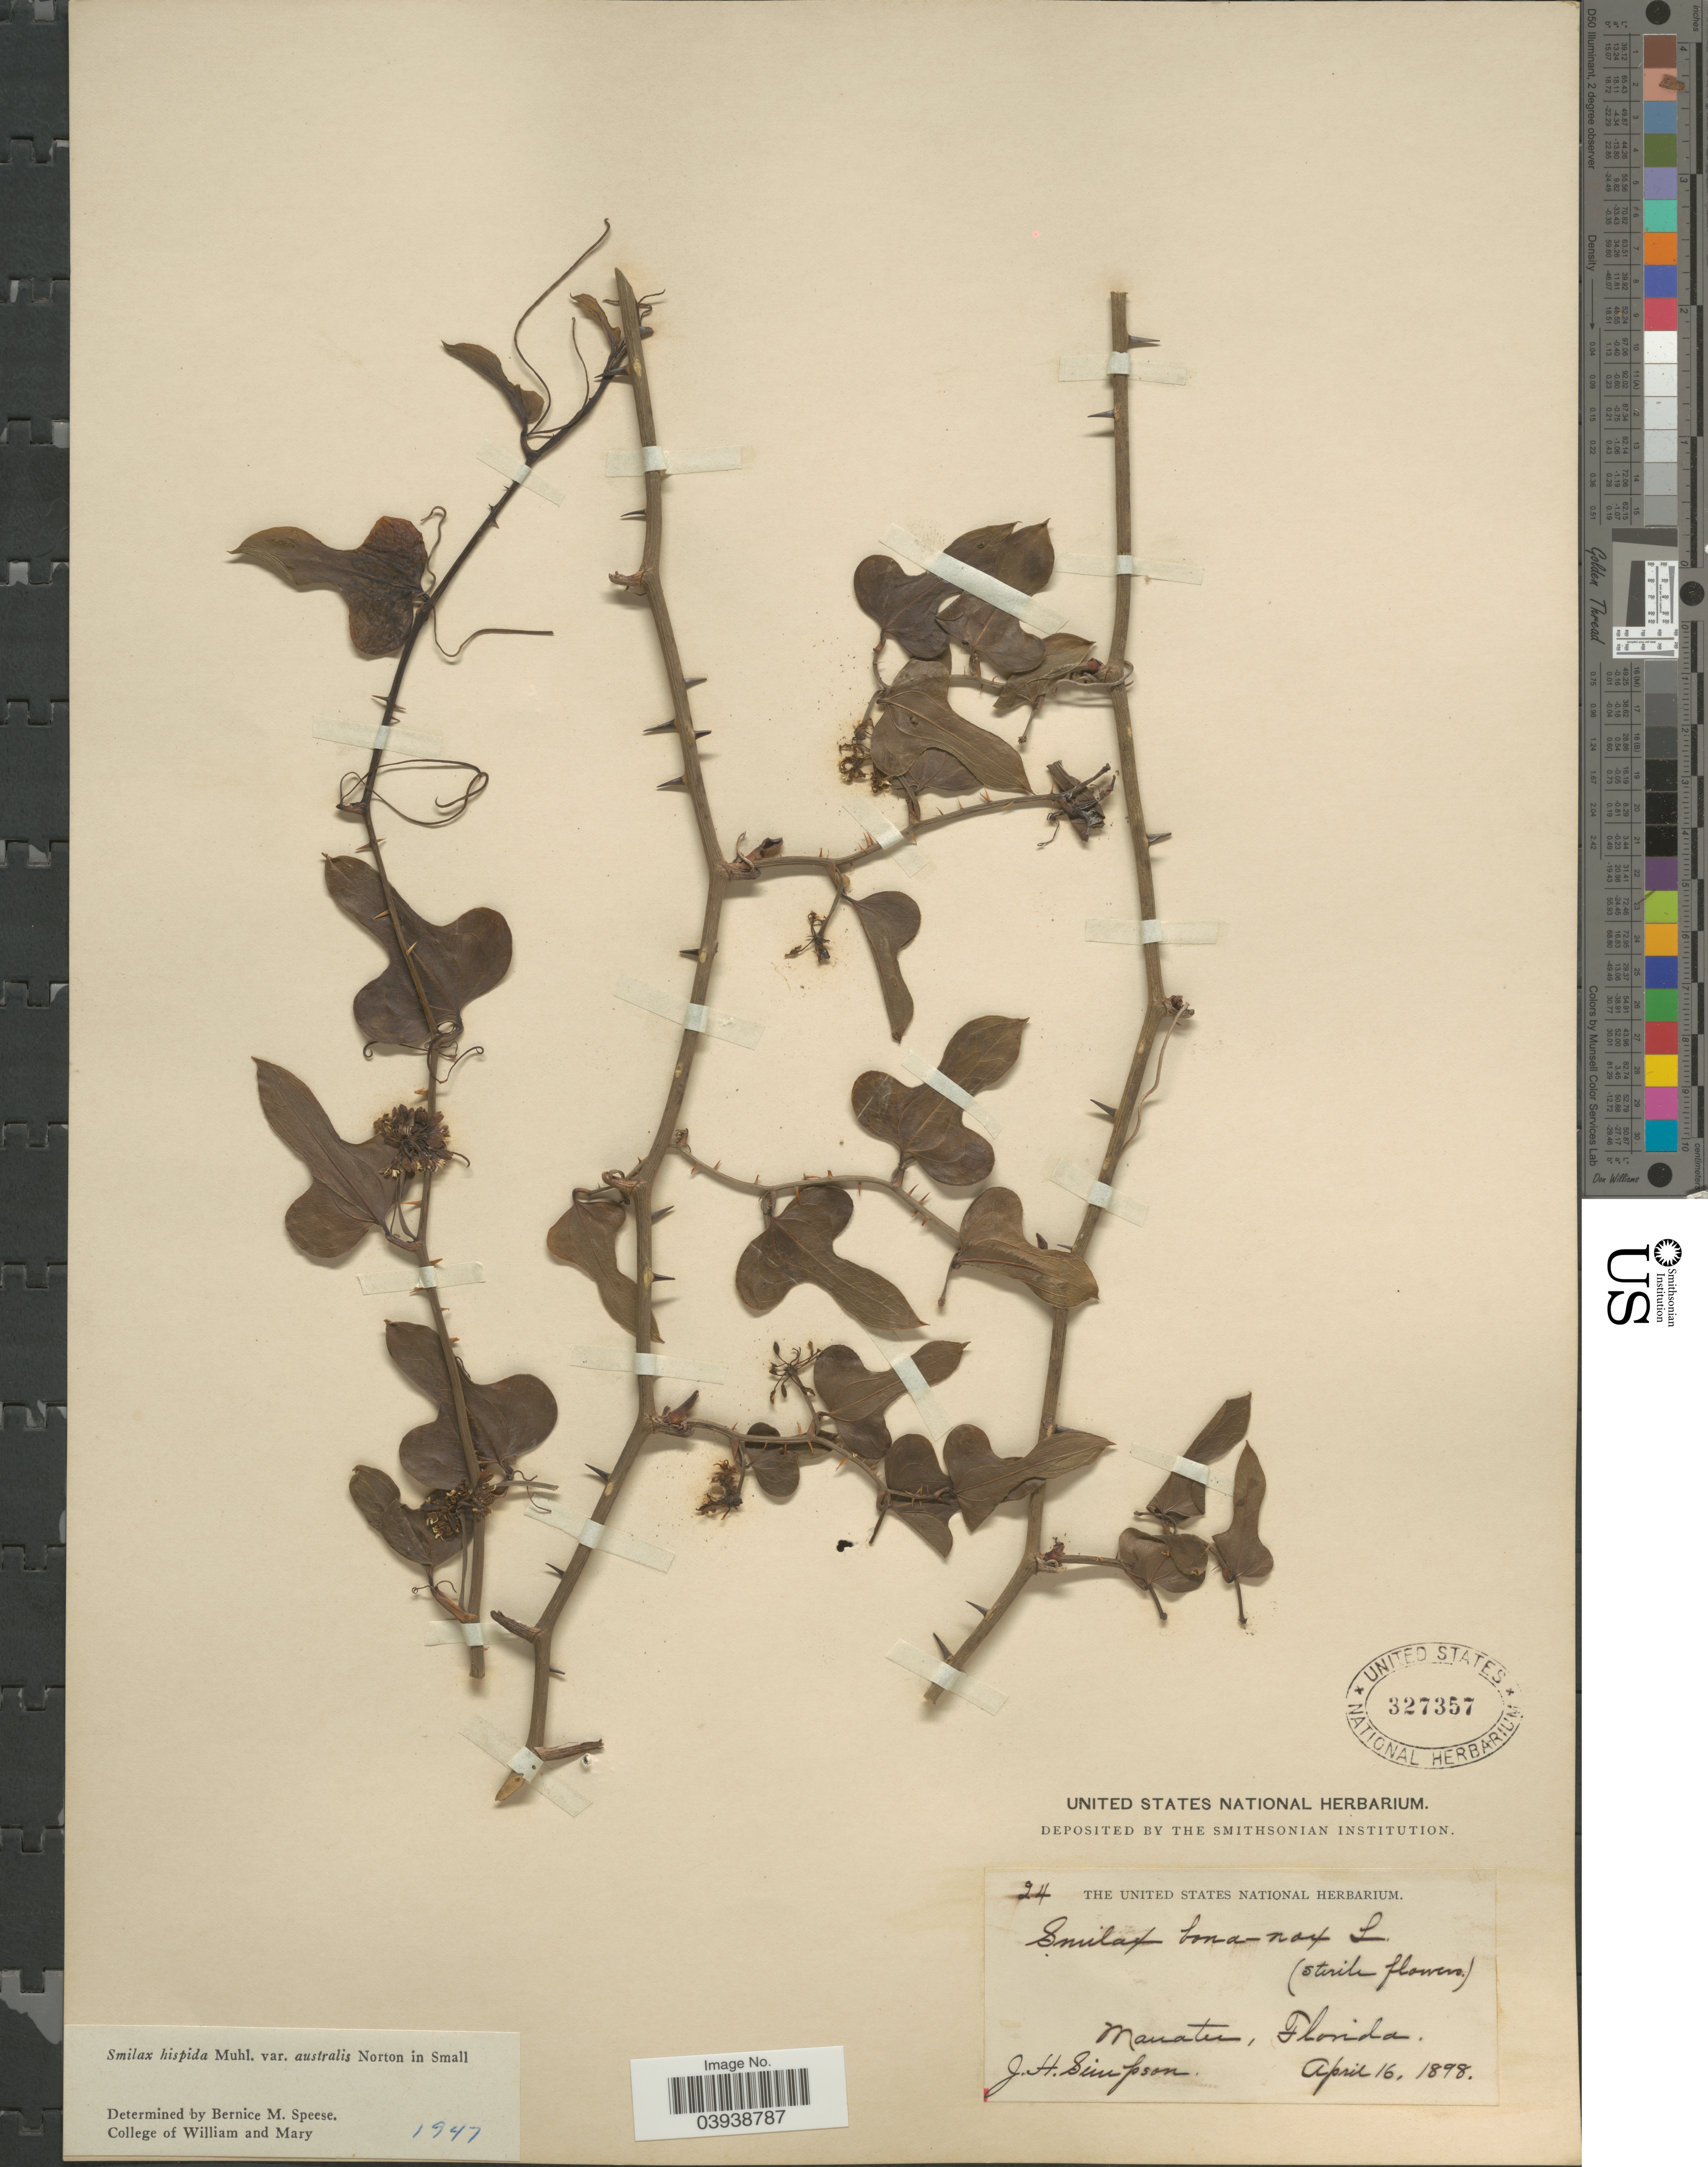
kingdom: Plantae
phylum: Tracheophyta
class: Liliopsida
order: Liliales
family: Smilacaceae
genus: Smilax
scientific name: Smilax hispida var. australis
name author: Small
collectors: J. H. Simpson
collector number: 24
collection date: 1898-04-16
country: United States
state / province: Florida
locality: Manatee.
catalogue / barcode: US 327357